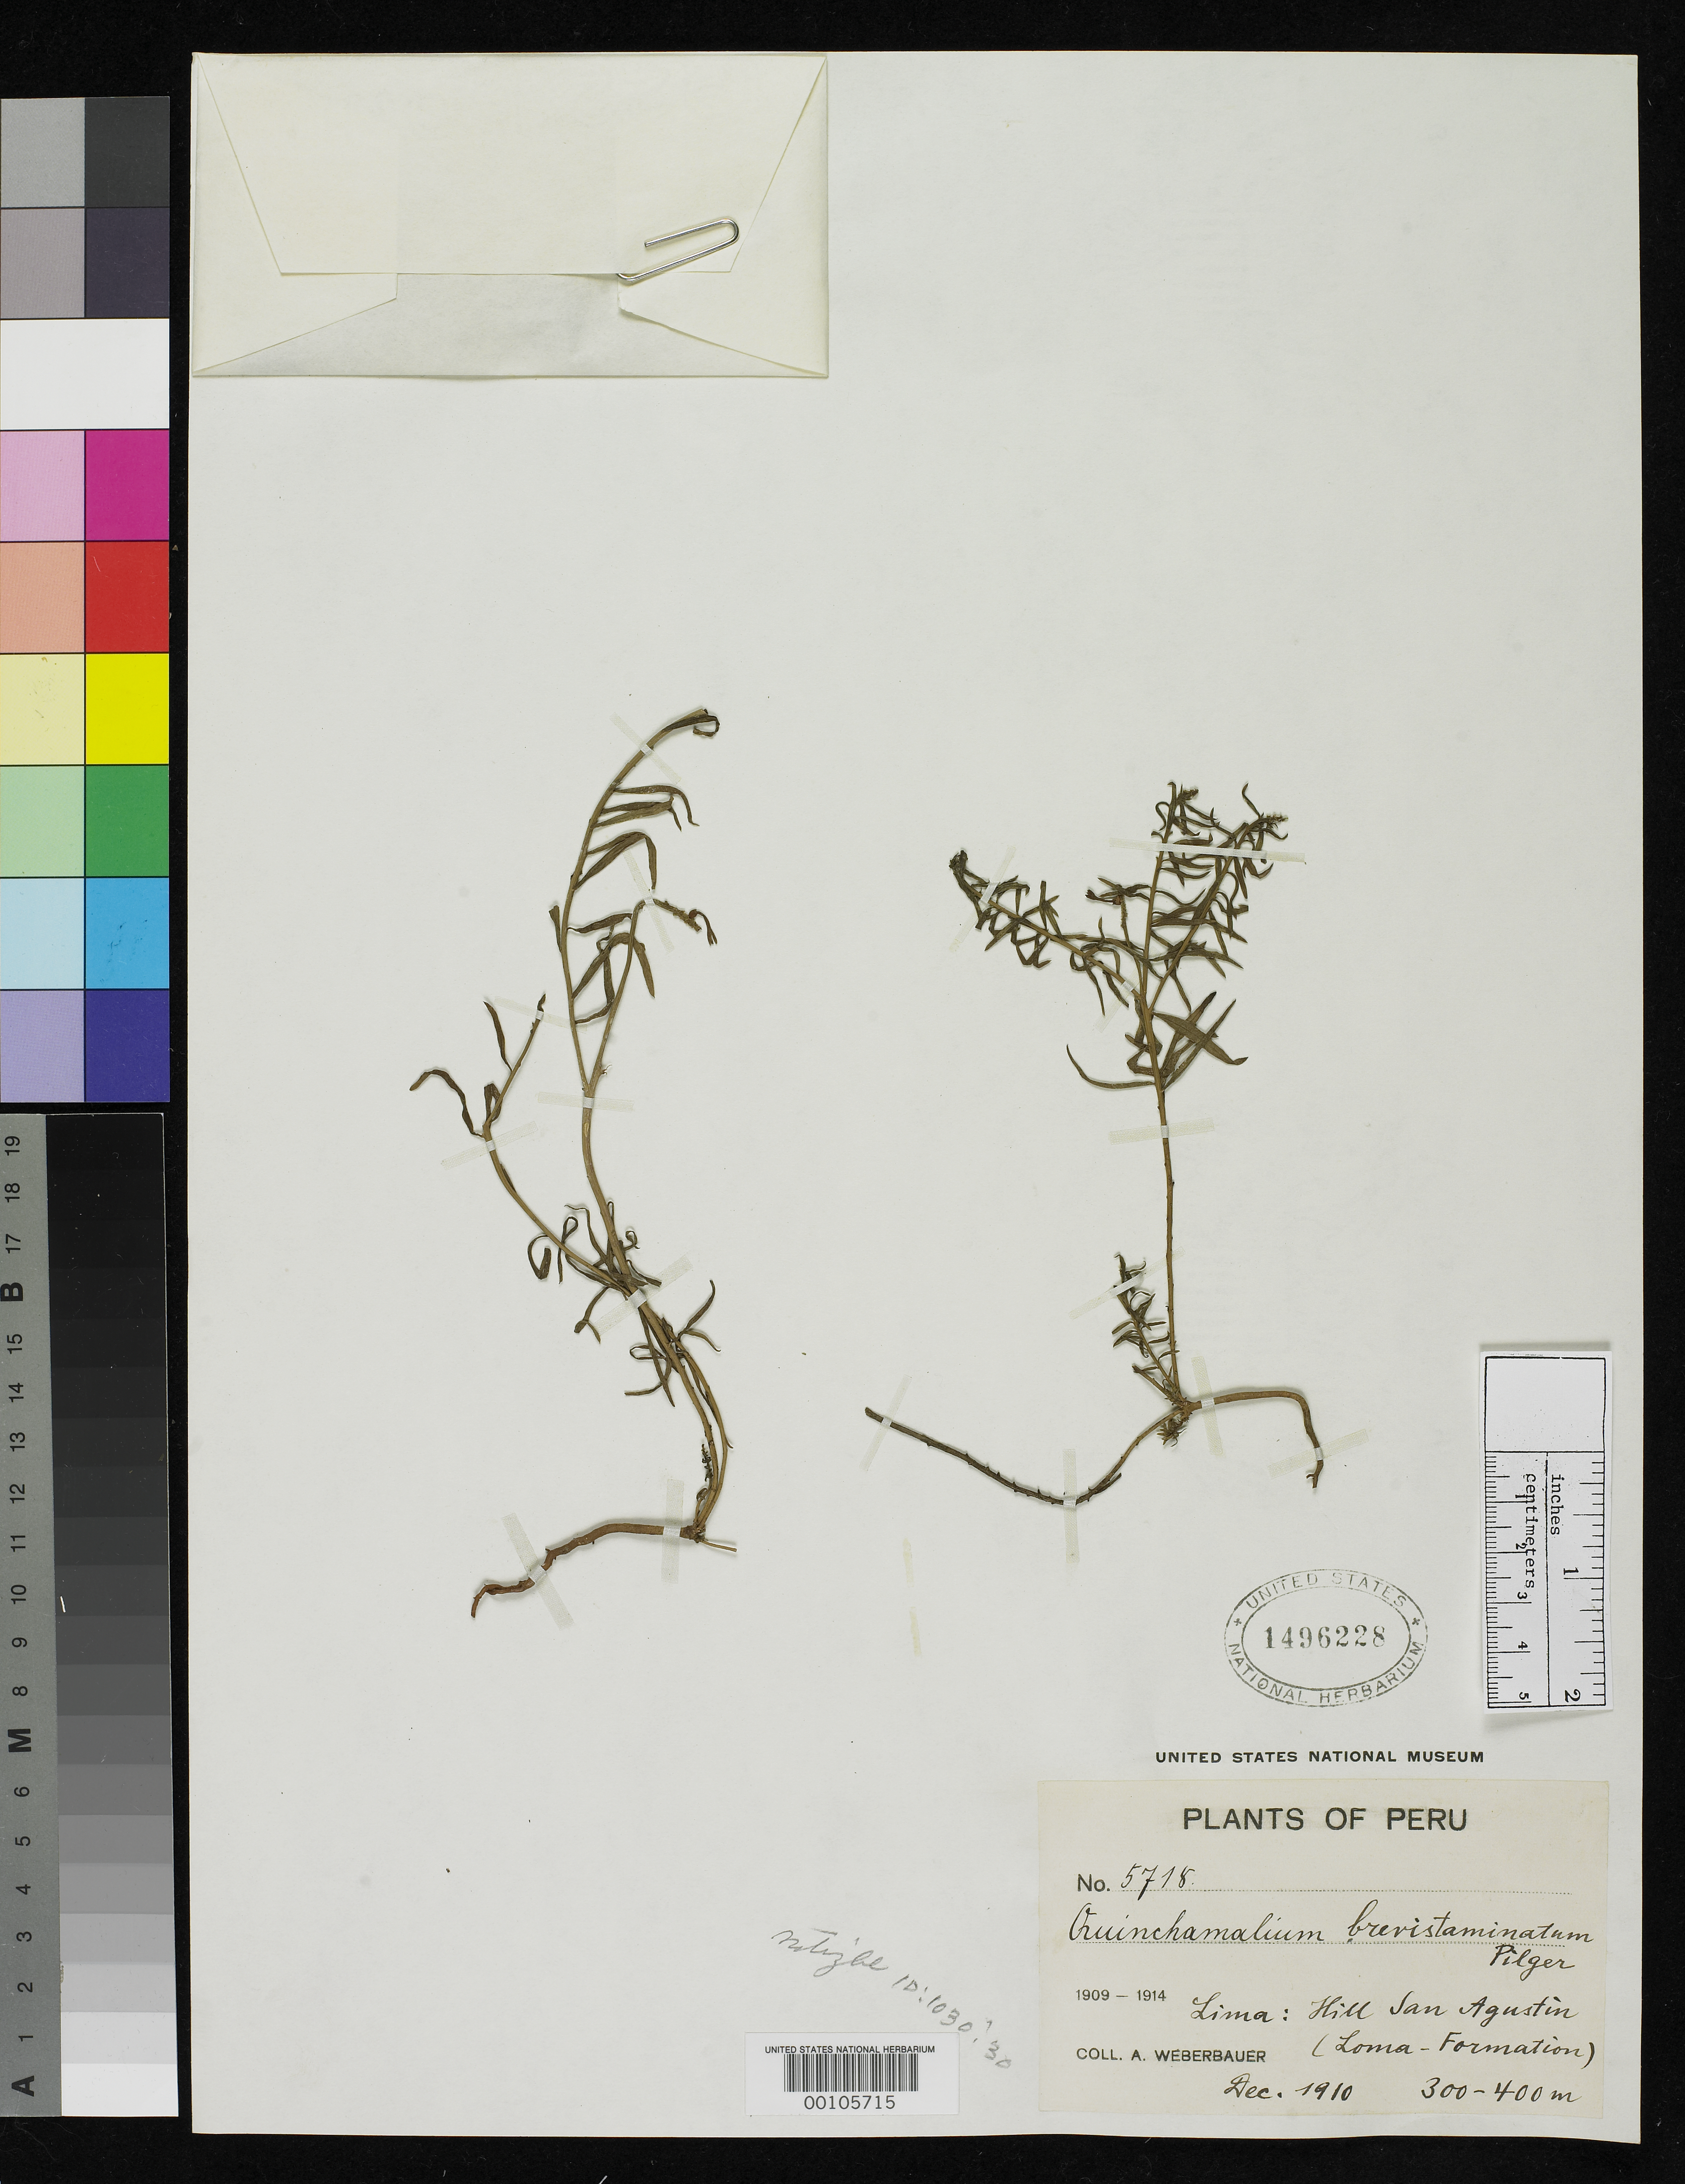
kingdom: Plantae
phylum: Tracheophyta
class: Magnoliopsida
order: Santalales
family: Schoepfiaceae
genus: Quinchamalium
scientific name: Quinchamalium brevistaminatum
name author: Pilg.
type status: Isotype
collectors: A. Weberbauer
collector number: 5718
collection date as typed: Dec 1910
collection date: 1910-12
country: Peru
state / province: Lima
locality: Hill San Agustin.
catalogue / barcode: US 1496228